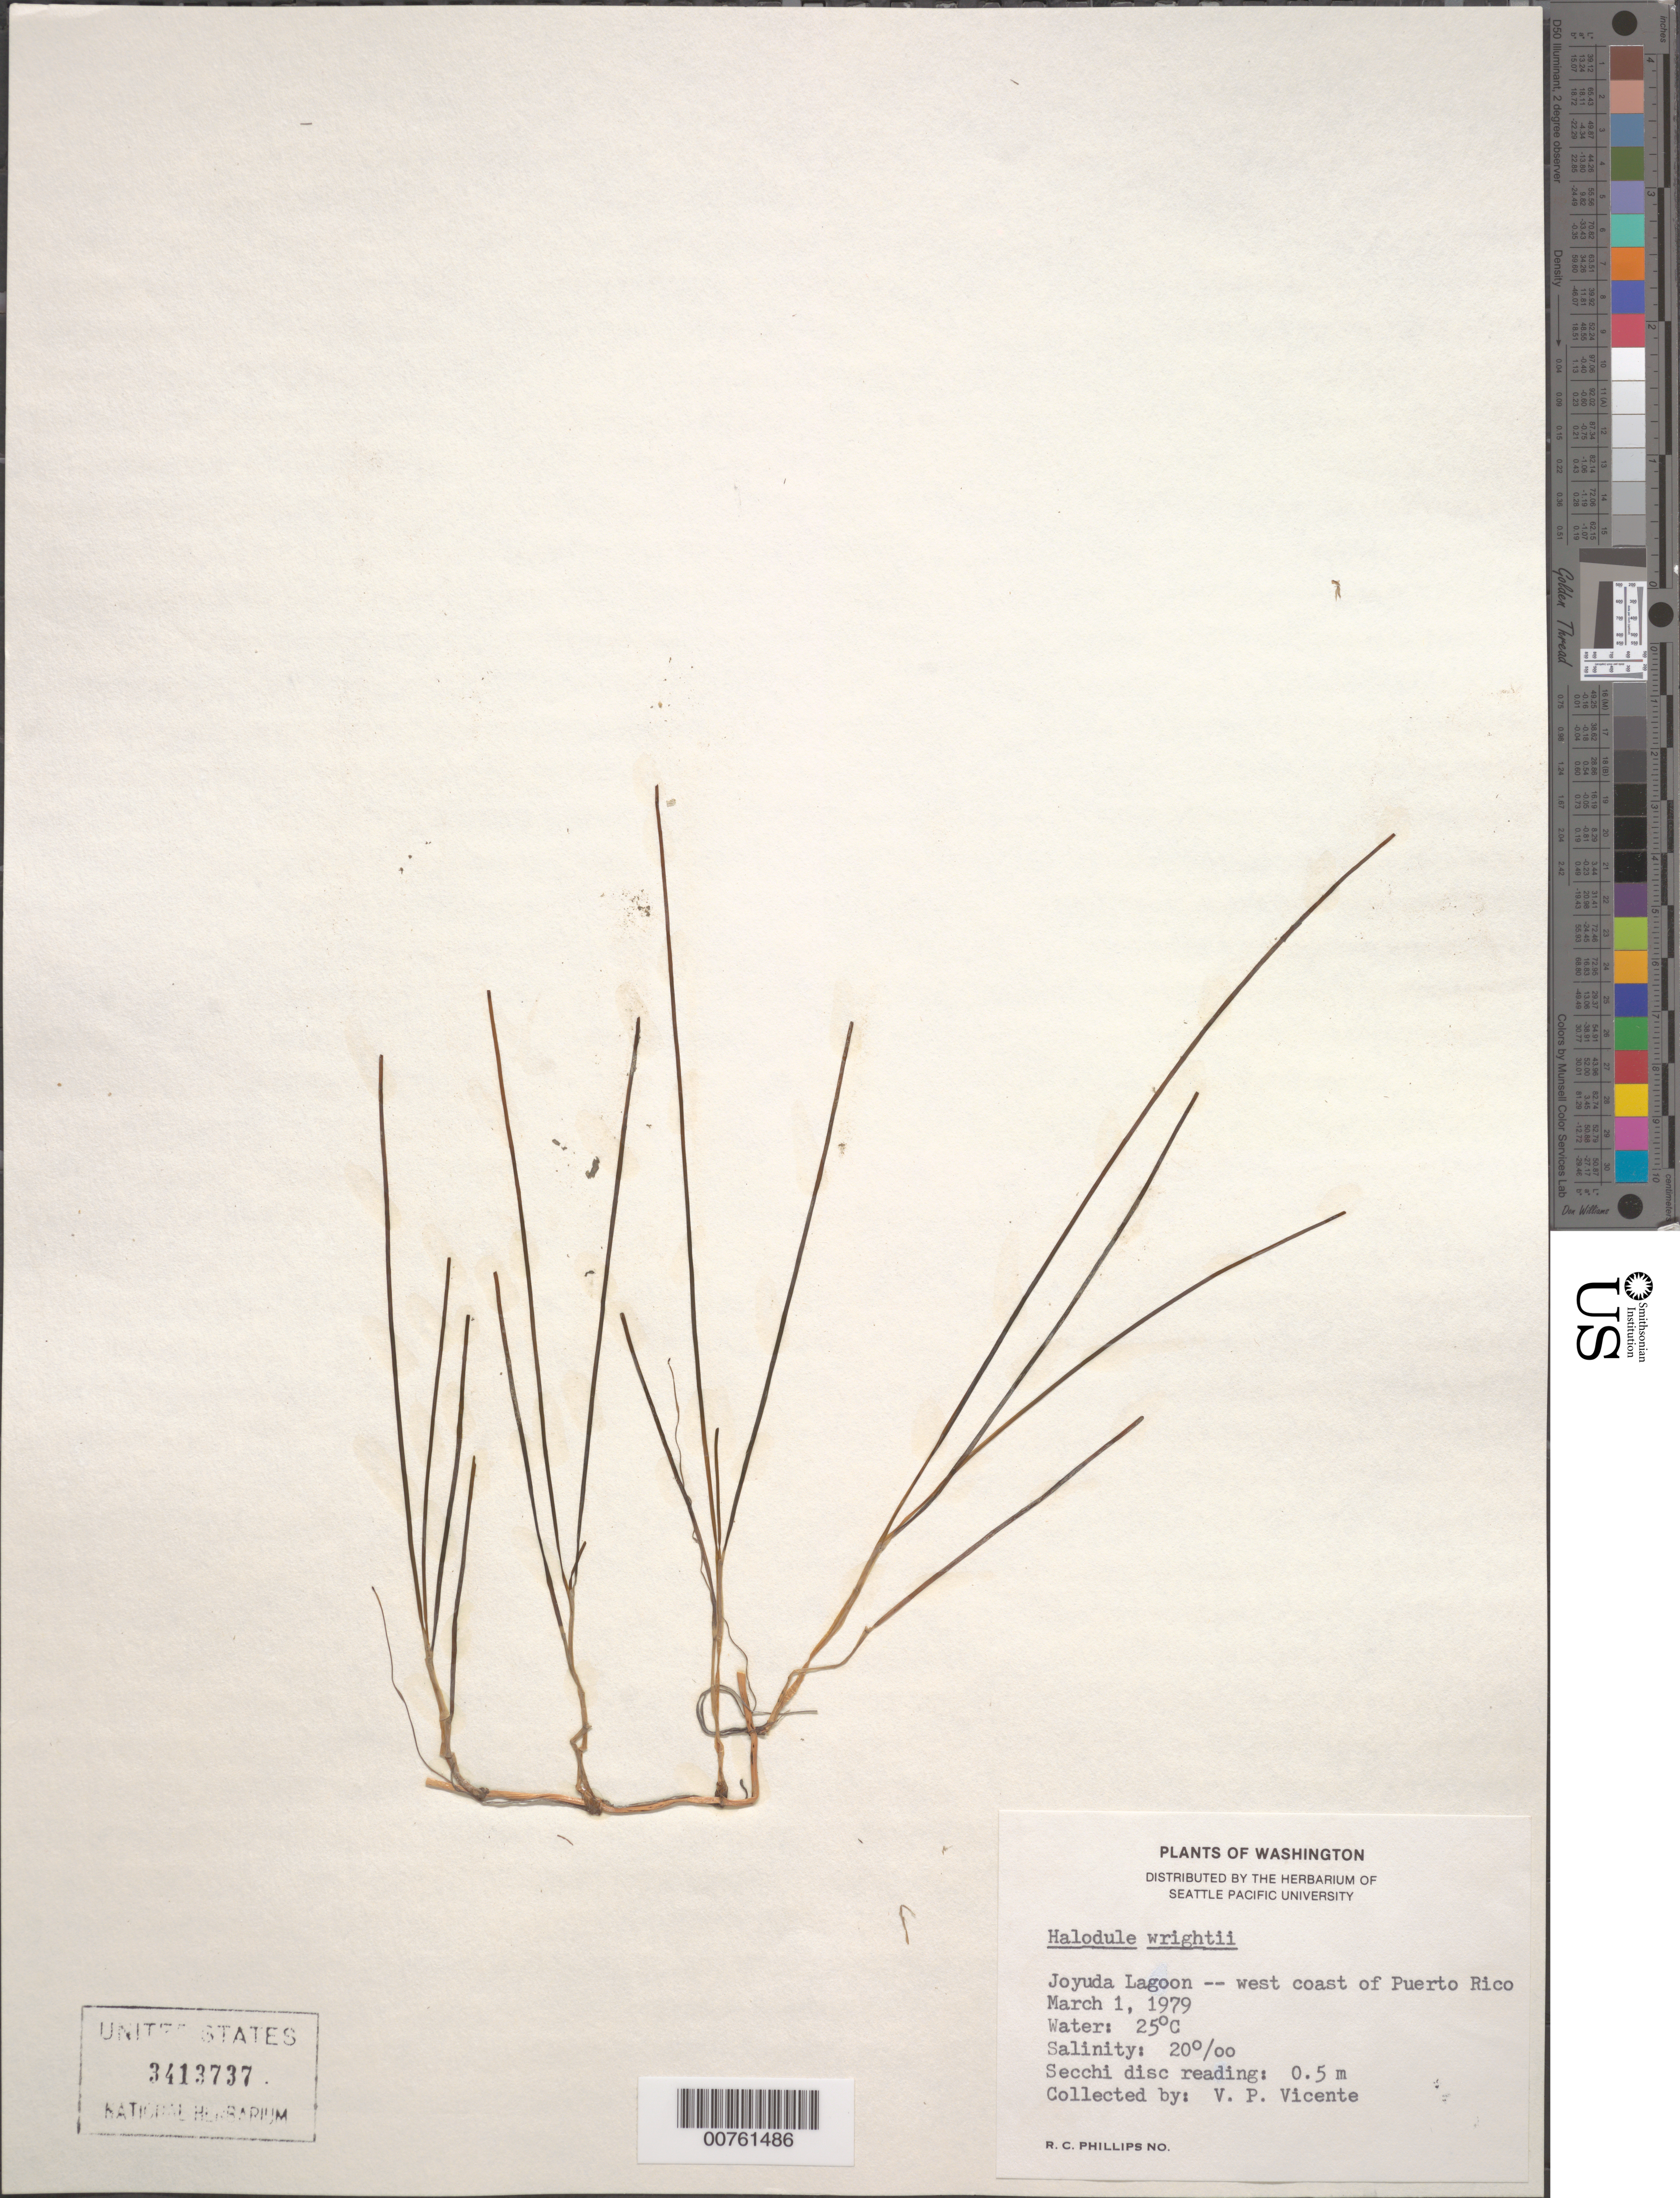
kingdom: Plantae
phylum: Tracheophyta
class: Liliopsida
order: Alismatales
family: Cymodoceaceae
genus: Halodule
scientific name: Halodule wrightii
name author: Asch.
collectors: V. Vicente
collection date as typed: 01 Mar 1979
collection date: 1979-03-01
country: Puerto Rico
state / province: Cabo Rojo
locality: Cabo Rojo: Joyuda Lagoon.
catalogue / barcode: US 3413737